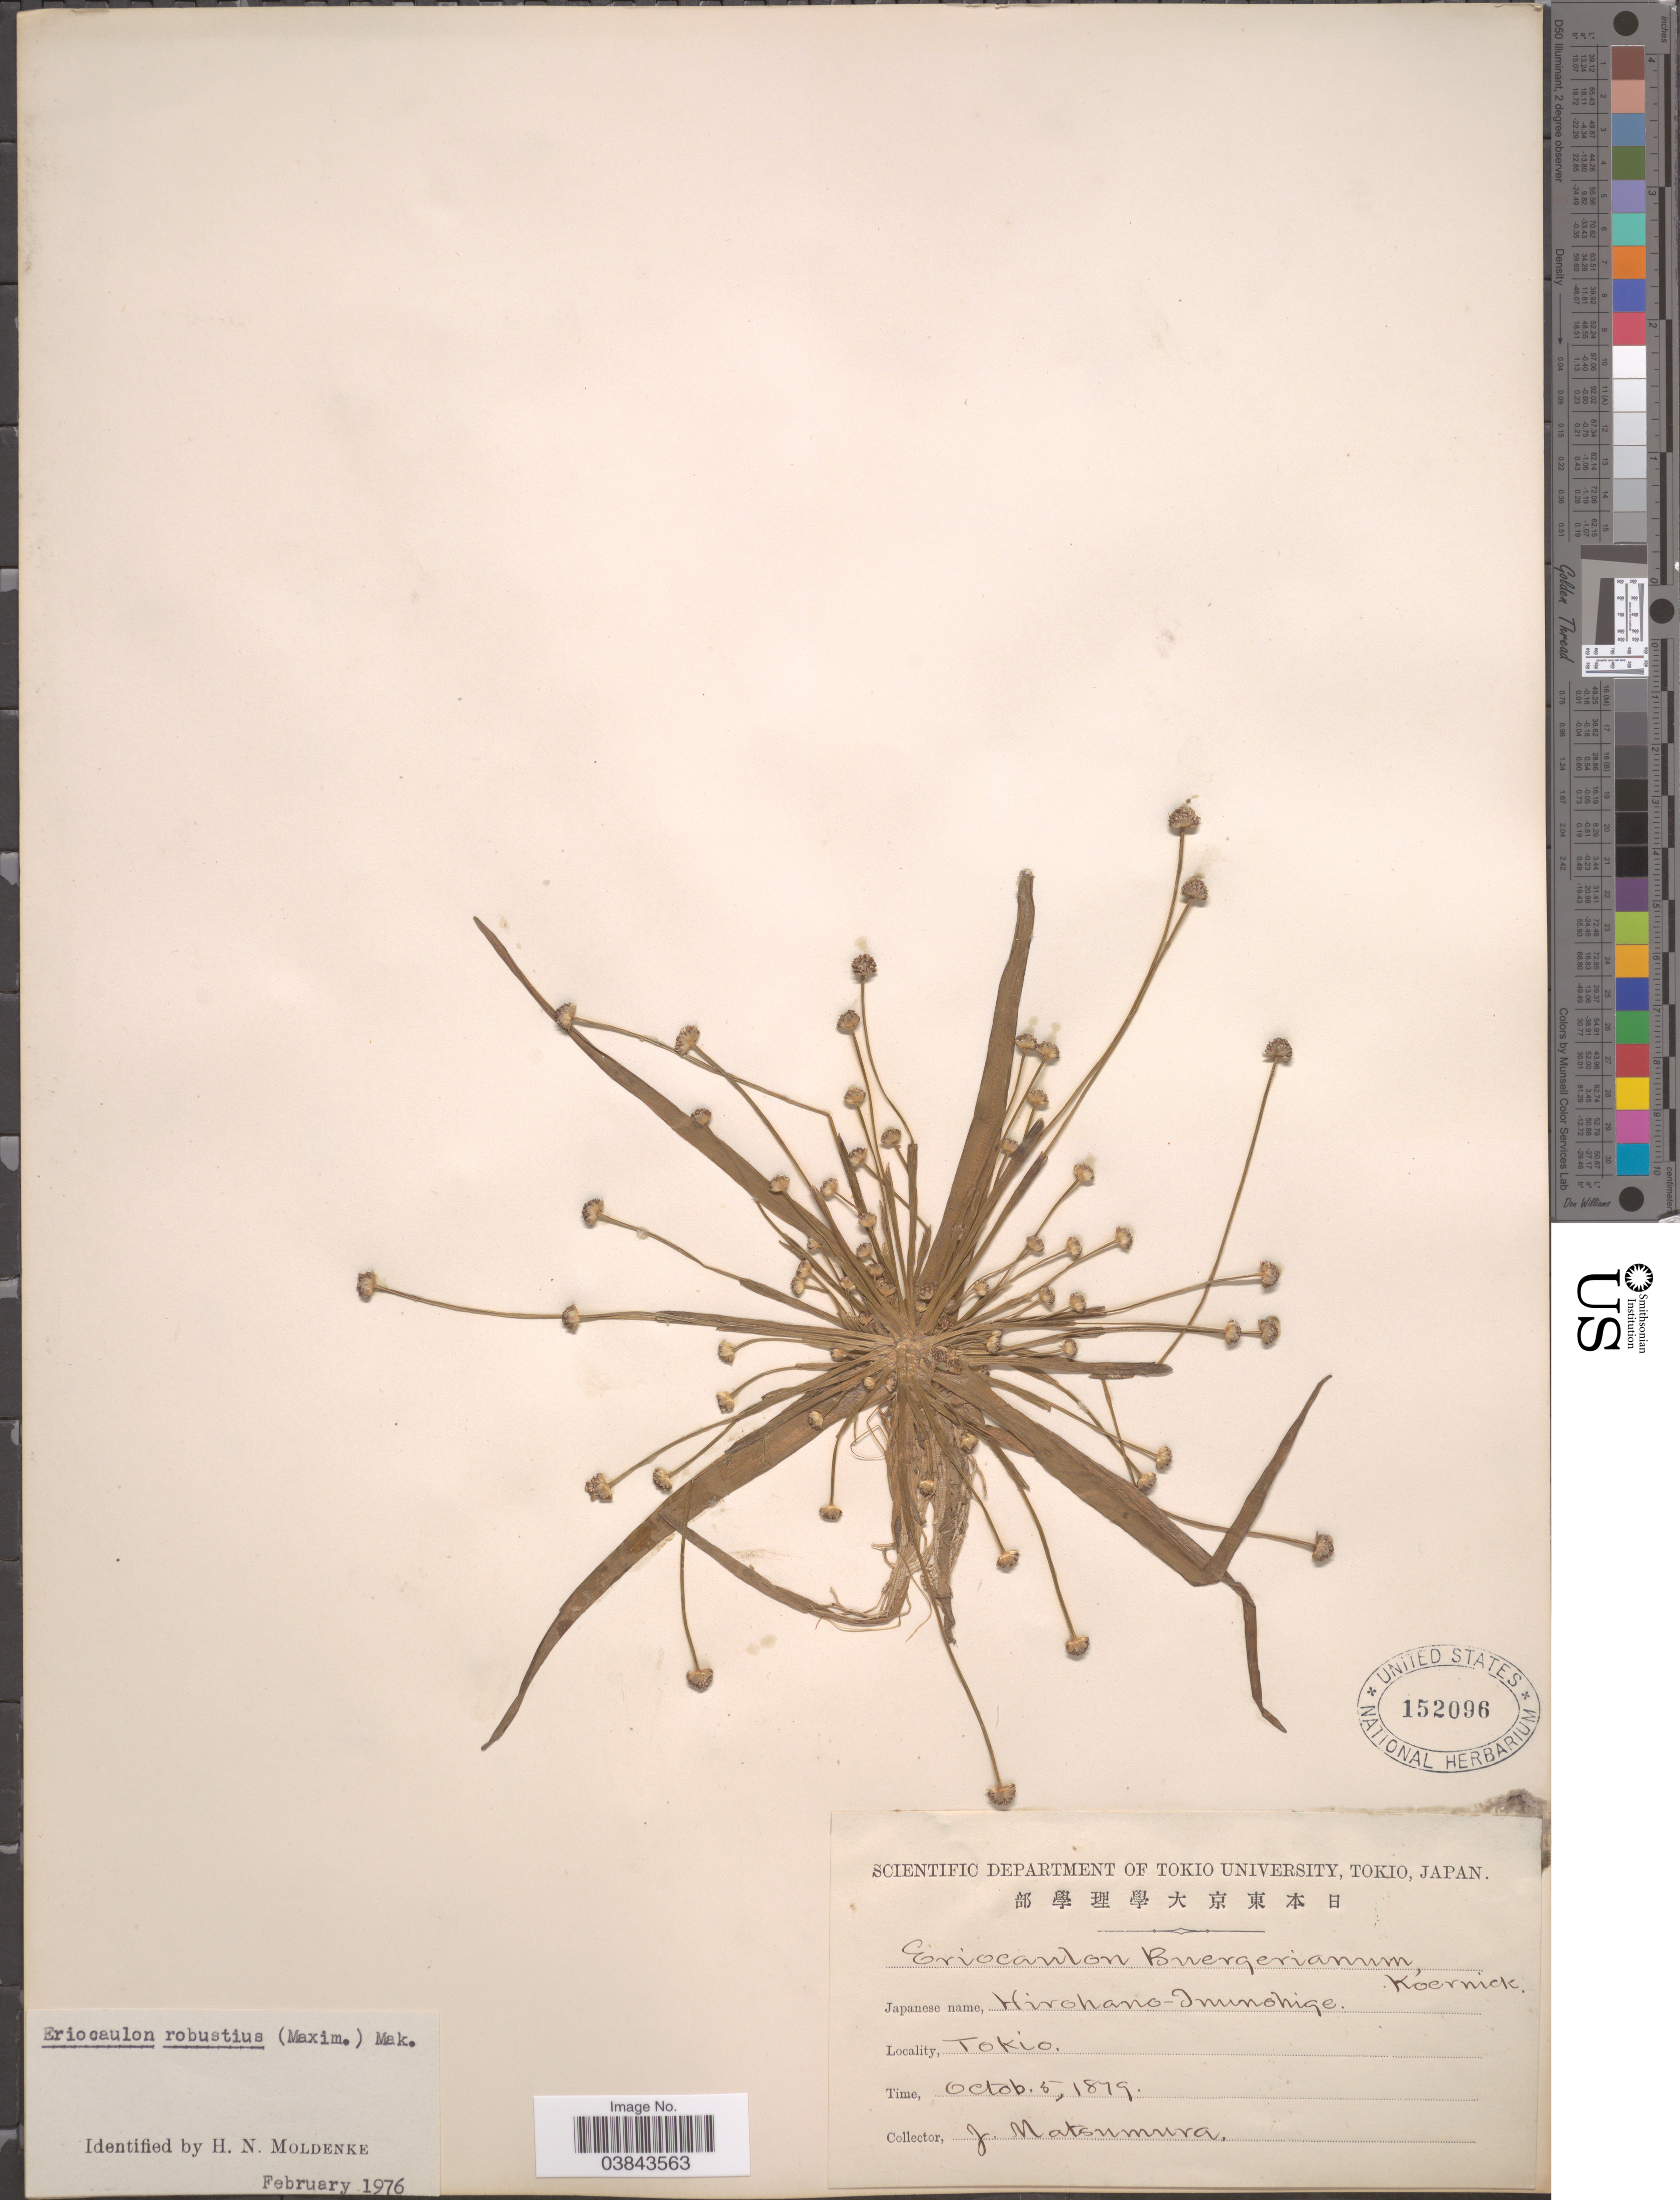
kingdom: Plantae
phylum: Tracheophyta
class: Liliopsida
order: Poales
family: Eriocaulaceae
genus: Eriocaulon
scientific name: Eriocaulon robustium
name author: (Maxim.) Makino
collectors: J. Matsumura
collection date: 1879-10-05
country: Japan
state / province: Tokyo, Federal City of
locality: Tokio.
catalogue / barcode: US 152096